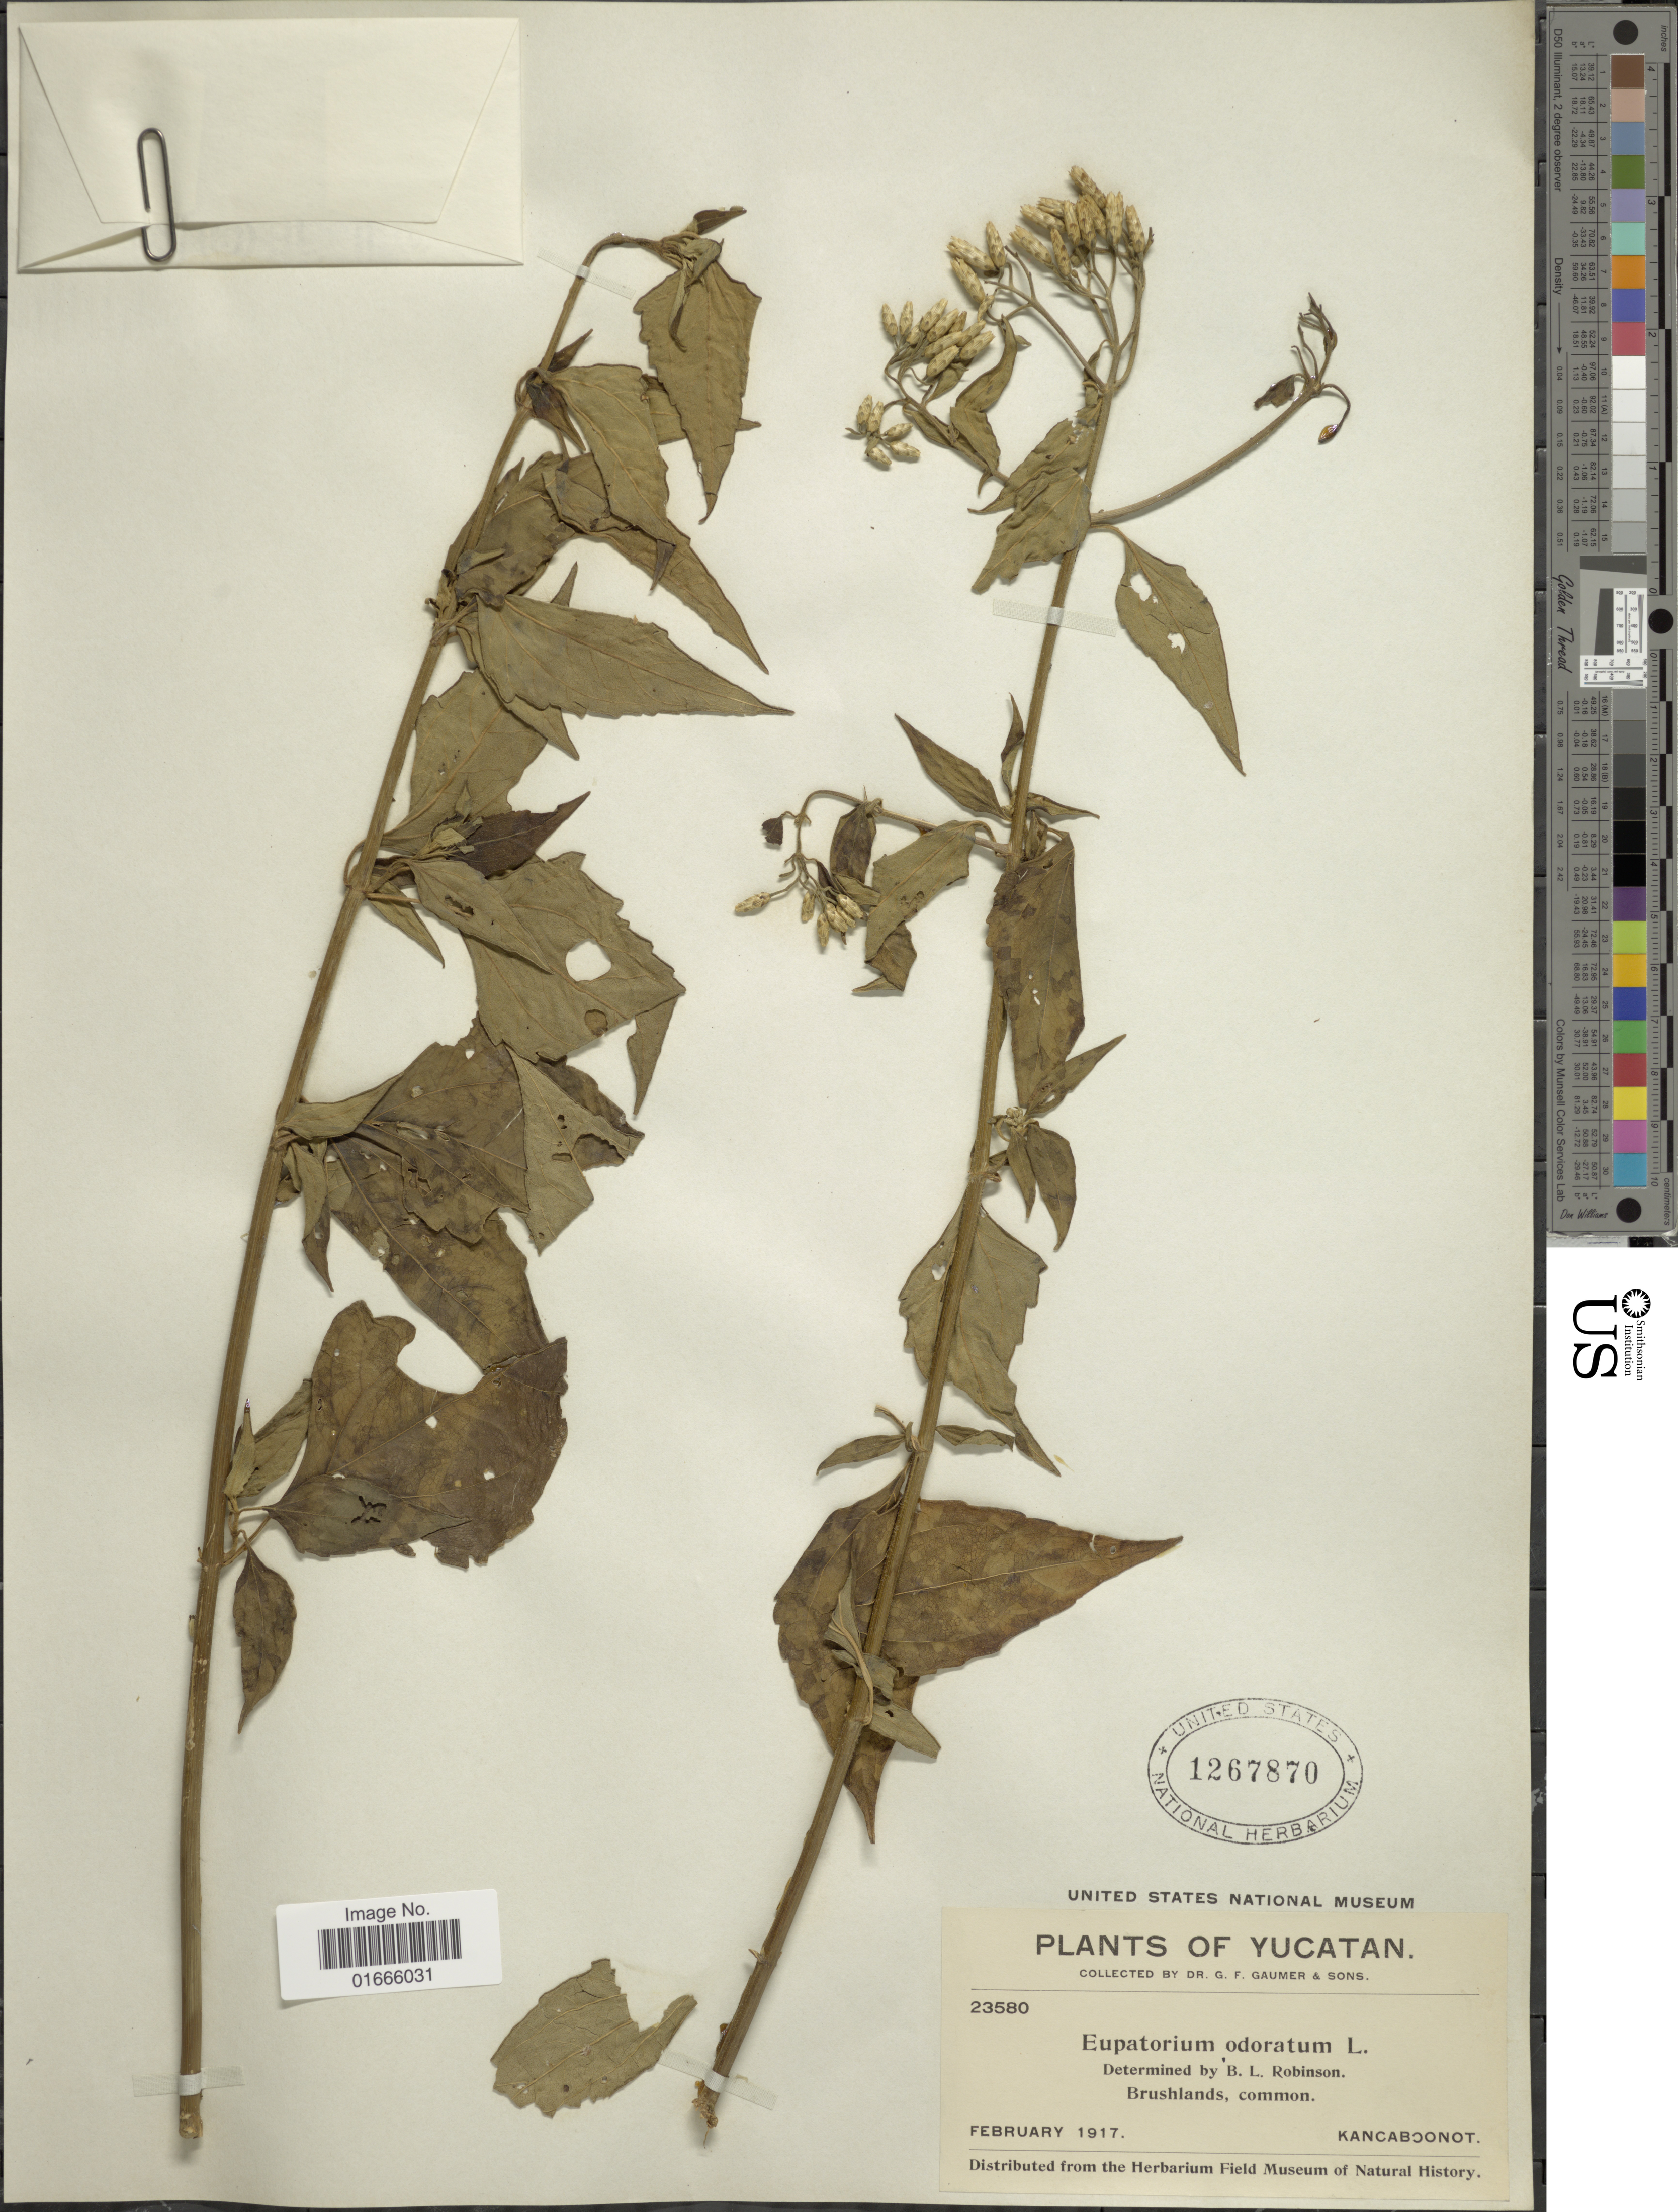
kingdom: Plantae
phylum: Tracheophyta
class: Magnoliopsida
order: Asterales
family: Asteraceae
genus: Chromolaena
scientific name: Chromolaena odorata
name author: (L.) R.M. King & H. Rob.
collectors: G. F. Gaumer & et al.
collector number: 23580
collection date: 1917-02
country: Mexico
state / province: Yucatán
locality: Brushlands, common, Kancaboonot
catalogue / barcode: US 1267870